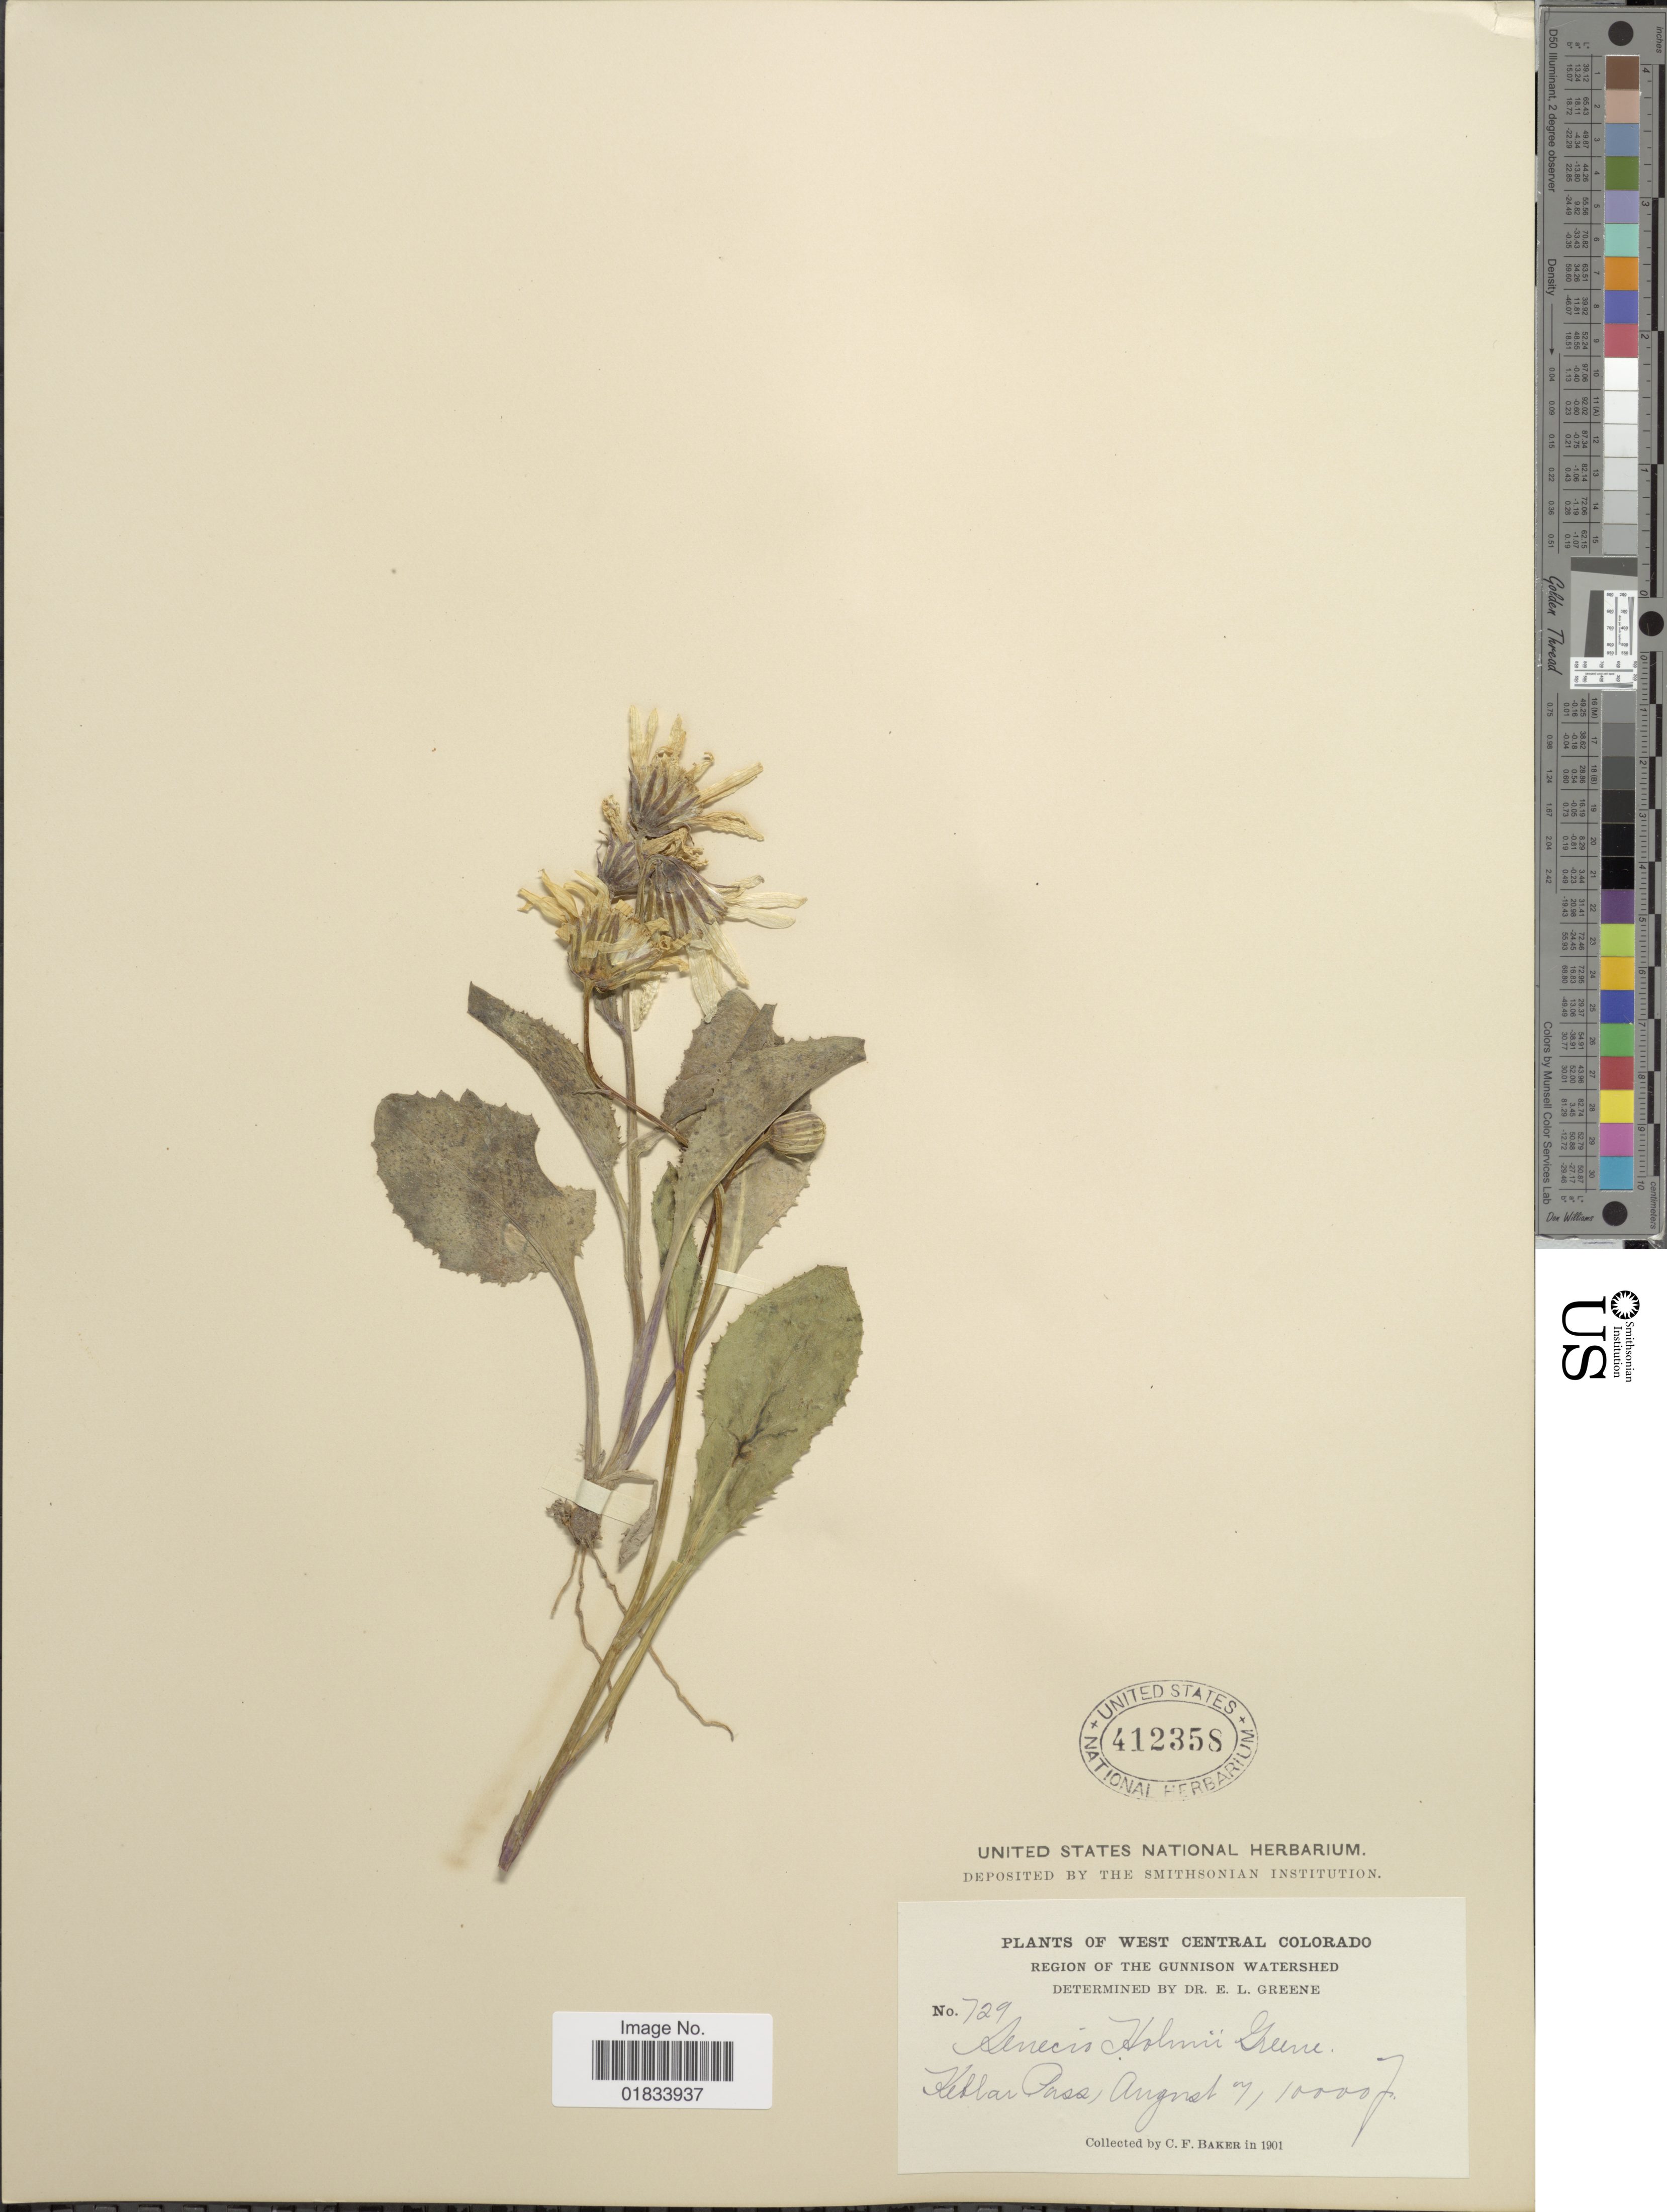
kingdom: Plantae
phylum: Tracheophyta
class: Magnoliopsida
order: Asterales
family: Asteraceae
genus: Senecio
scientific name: Senecio amplectens var. holmii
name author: (Greene) Harrington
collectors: C. F. Baker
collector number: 729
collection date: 1901-08-07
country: United States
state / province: Colorado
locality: West Central Colorado, region of the Gunnison Watershed, Keblar Pass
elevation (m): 3048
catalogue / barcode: US 412358